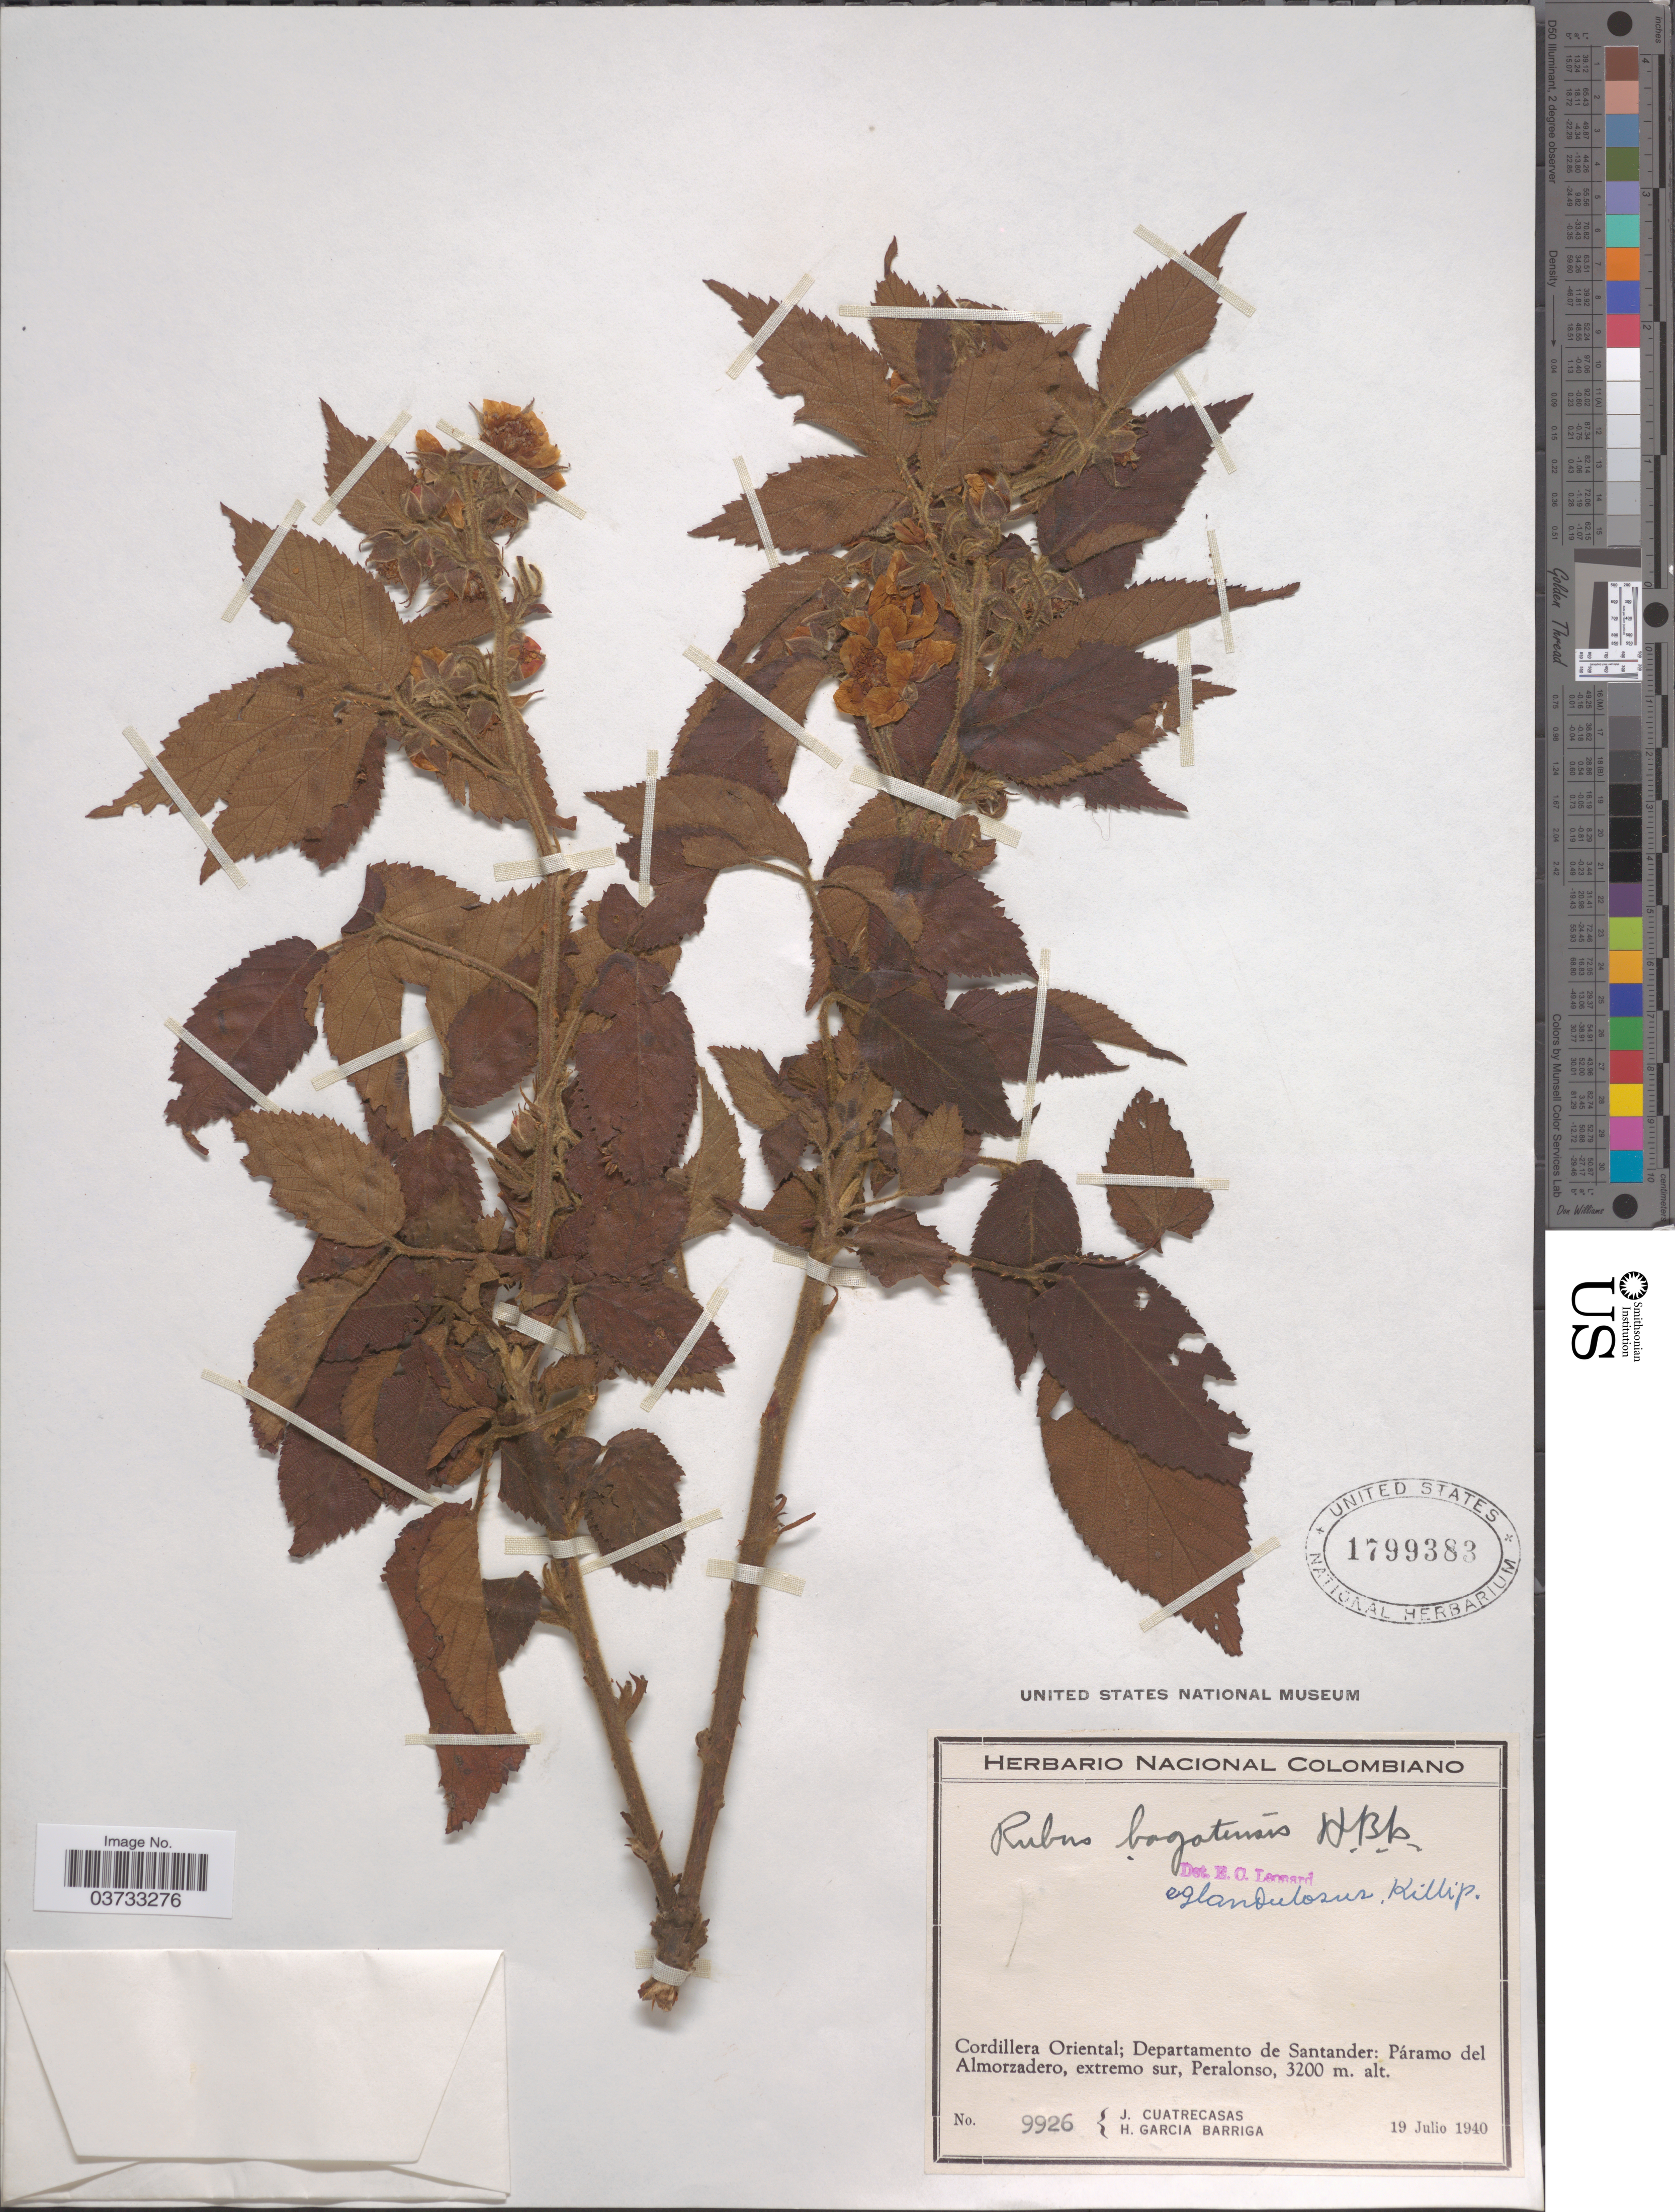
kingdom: Plantae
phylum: Tracheophyta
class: Magnoliopsida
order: Rosales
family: Rosaceae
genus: Rubus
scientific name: Rubus bogotensis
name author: Kunth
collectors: J. Cuatrecasas & H. García Barriga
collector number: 9926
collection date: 1940-07-19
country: Colombia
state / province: Santander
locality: Cordillera Oriental; Departamento de Santander: Páramo del Almorzadero, extremo sur, Peralonso.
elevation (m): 3200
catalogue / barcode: US 1799383